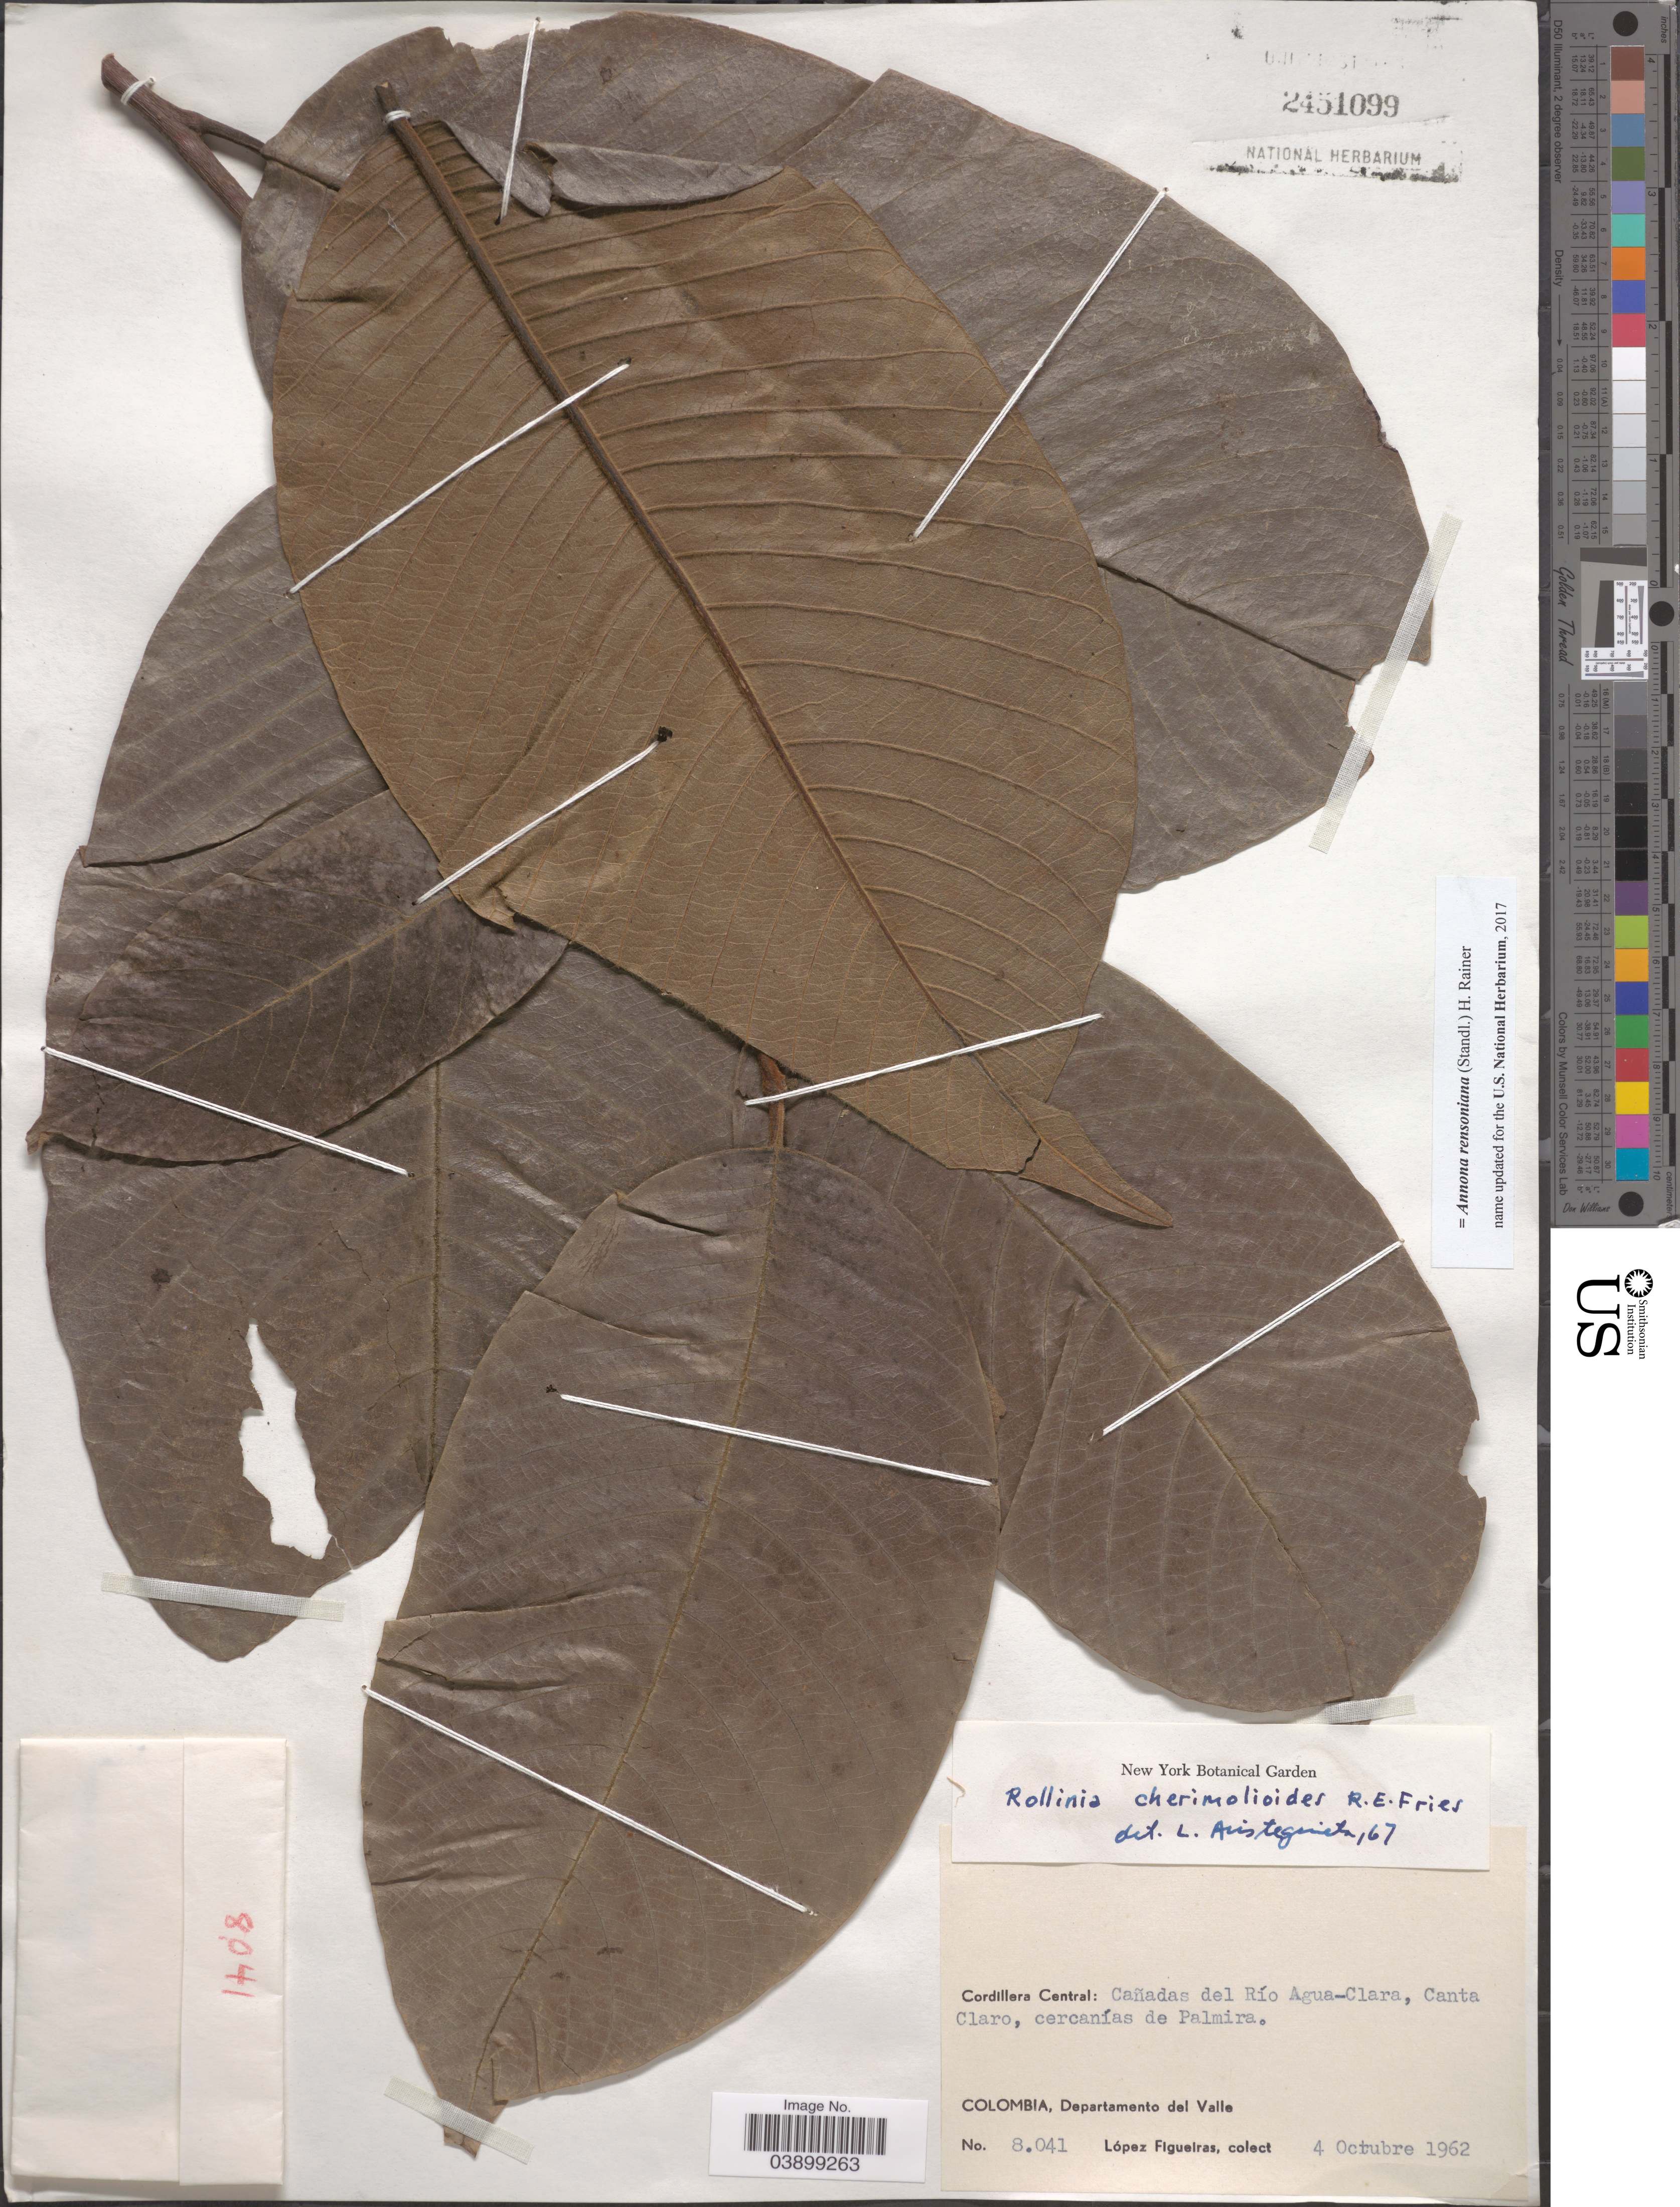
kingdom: Plantae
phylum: Tracheophyta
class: Magnoliopsida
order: Magnoliales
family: Annonaceae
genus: Annona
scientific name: Annona rensoniana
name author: (Standl.) H. Rainer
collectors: M. López Figueiras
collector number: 8041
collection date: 1962-10-04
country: Colombia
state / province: Valle del Cauca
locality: Cordillera Central: Cañadas del Río Agua-Clara, Canta Claro, cercanías de Palmira. Departamento del Valle.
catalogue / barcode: US 2451099